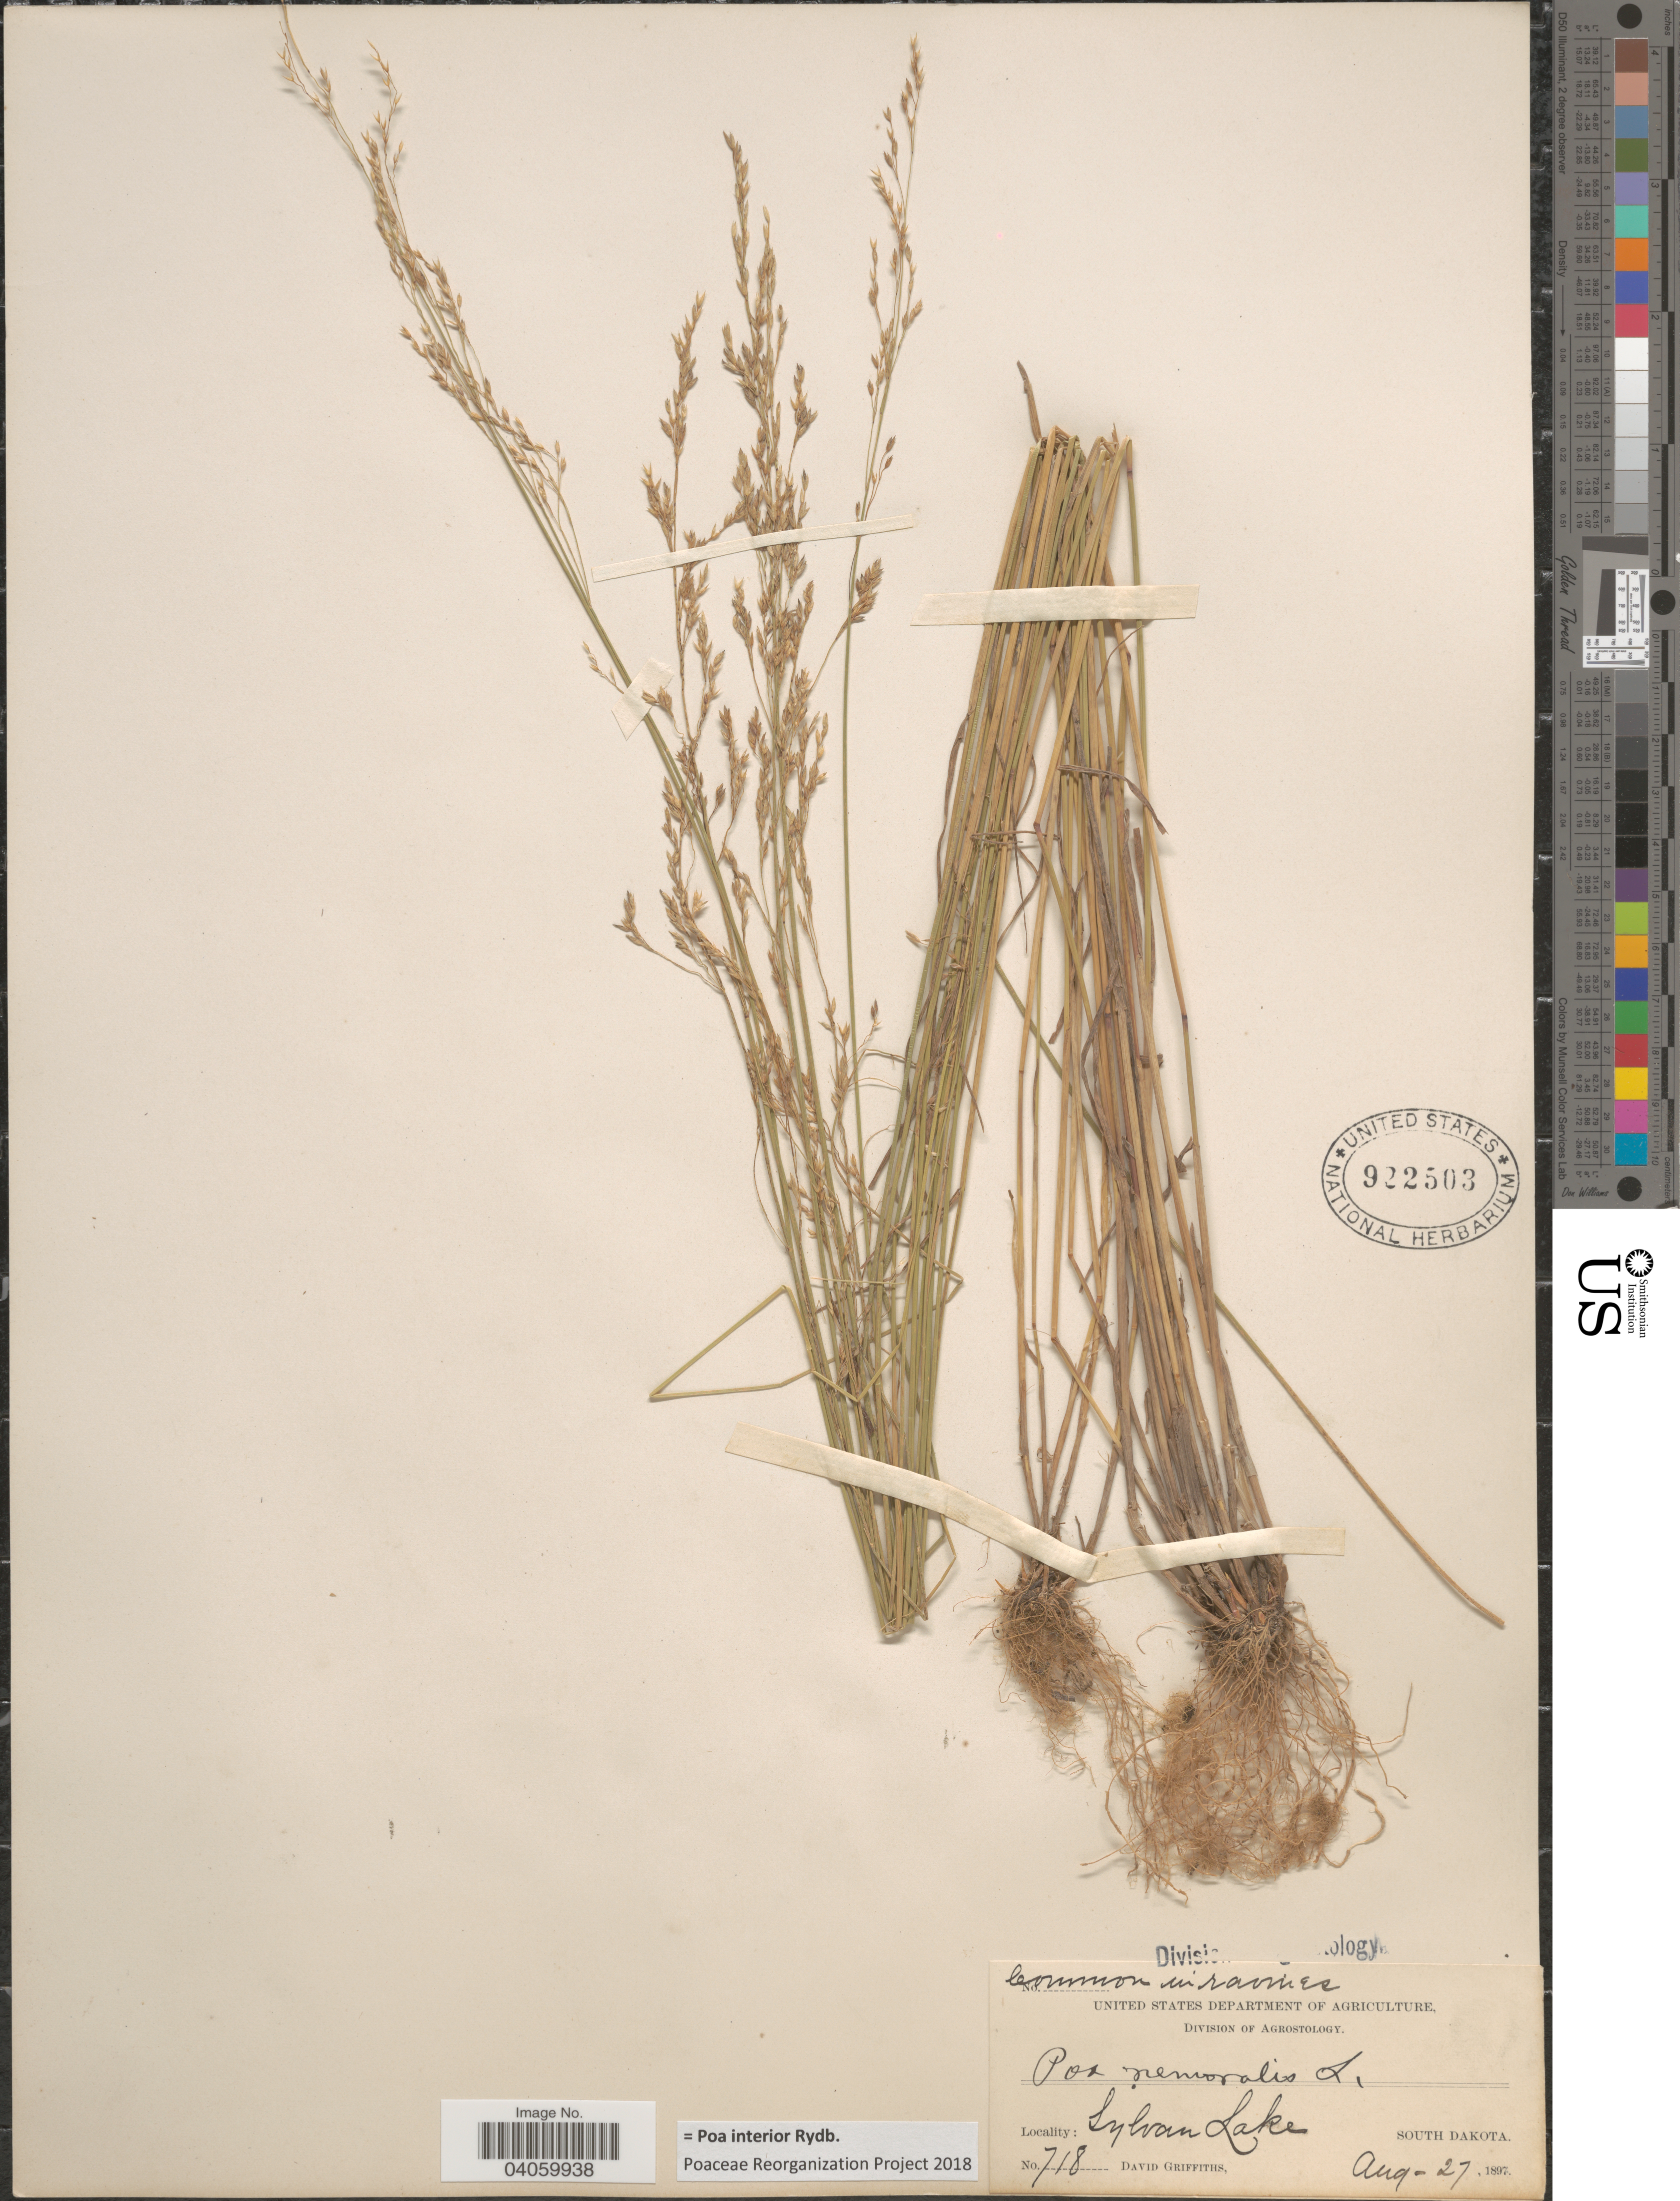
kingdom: Plantae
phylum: Tracheophyta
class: Liliopsida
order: Poales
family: Poaceae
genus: Poa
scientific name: Poa interior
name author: Rydb.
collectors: D. Griffiths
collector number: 718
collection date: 1897-08-27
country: United States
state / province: South Dakota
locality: Sylvan Lake.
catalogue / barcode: US 922503